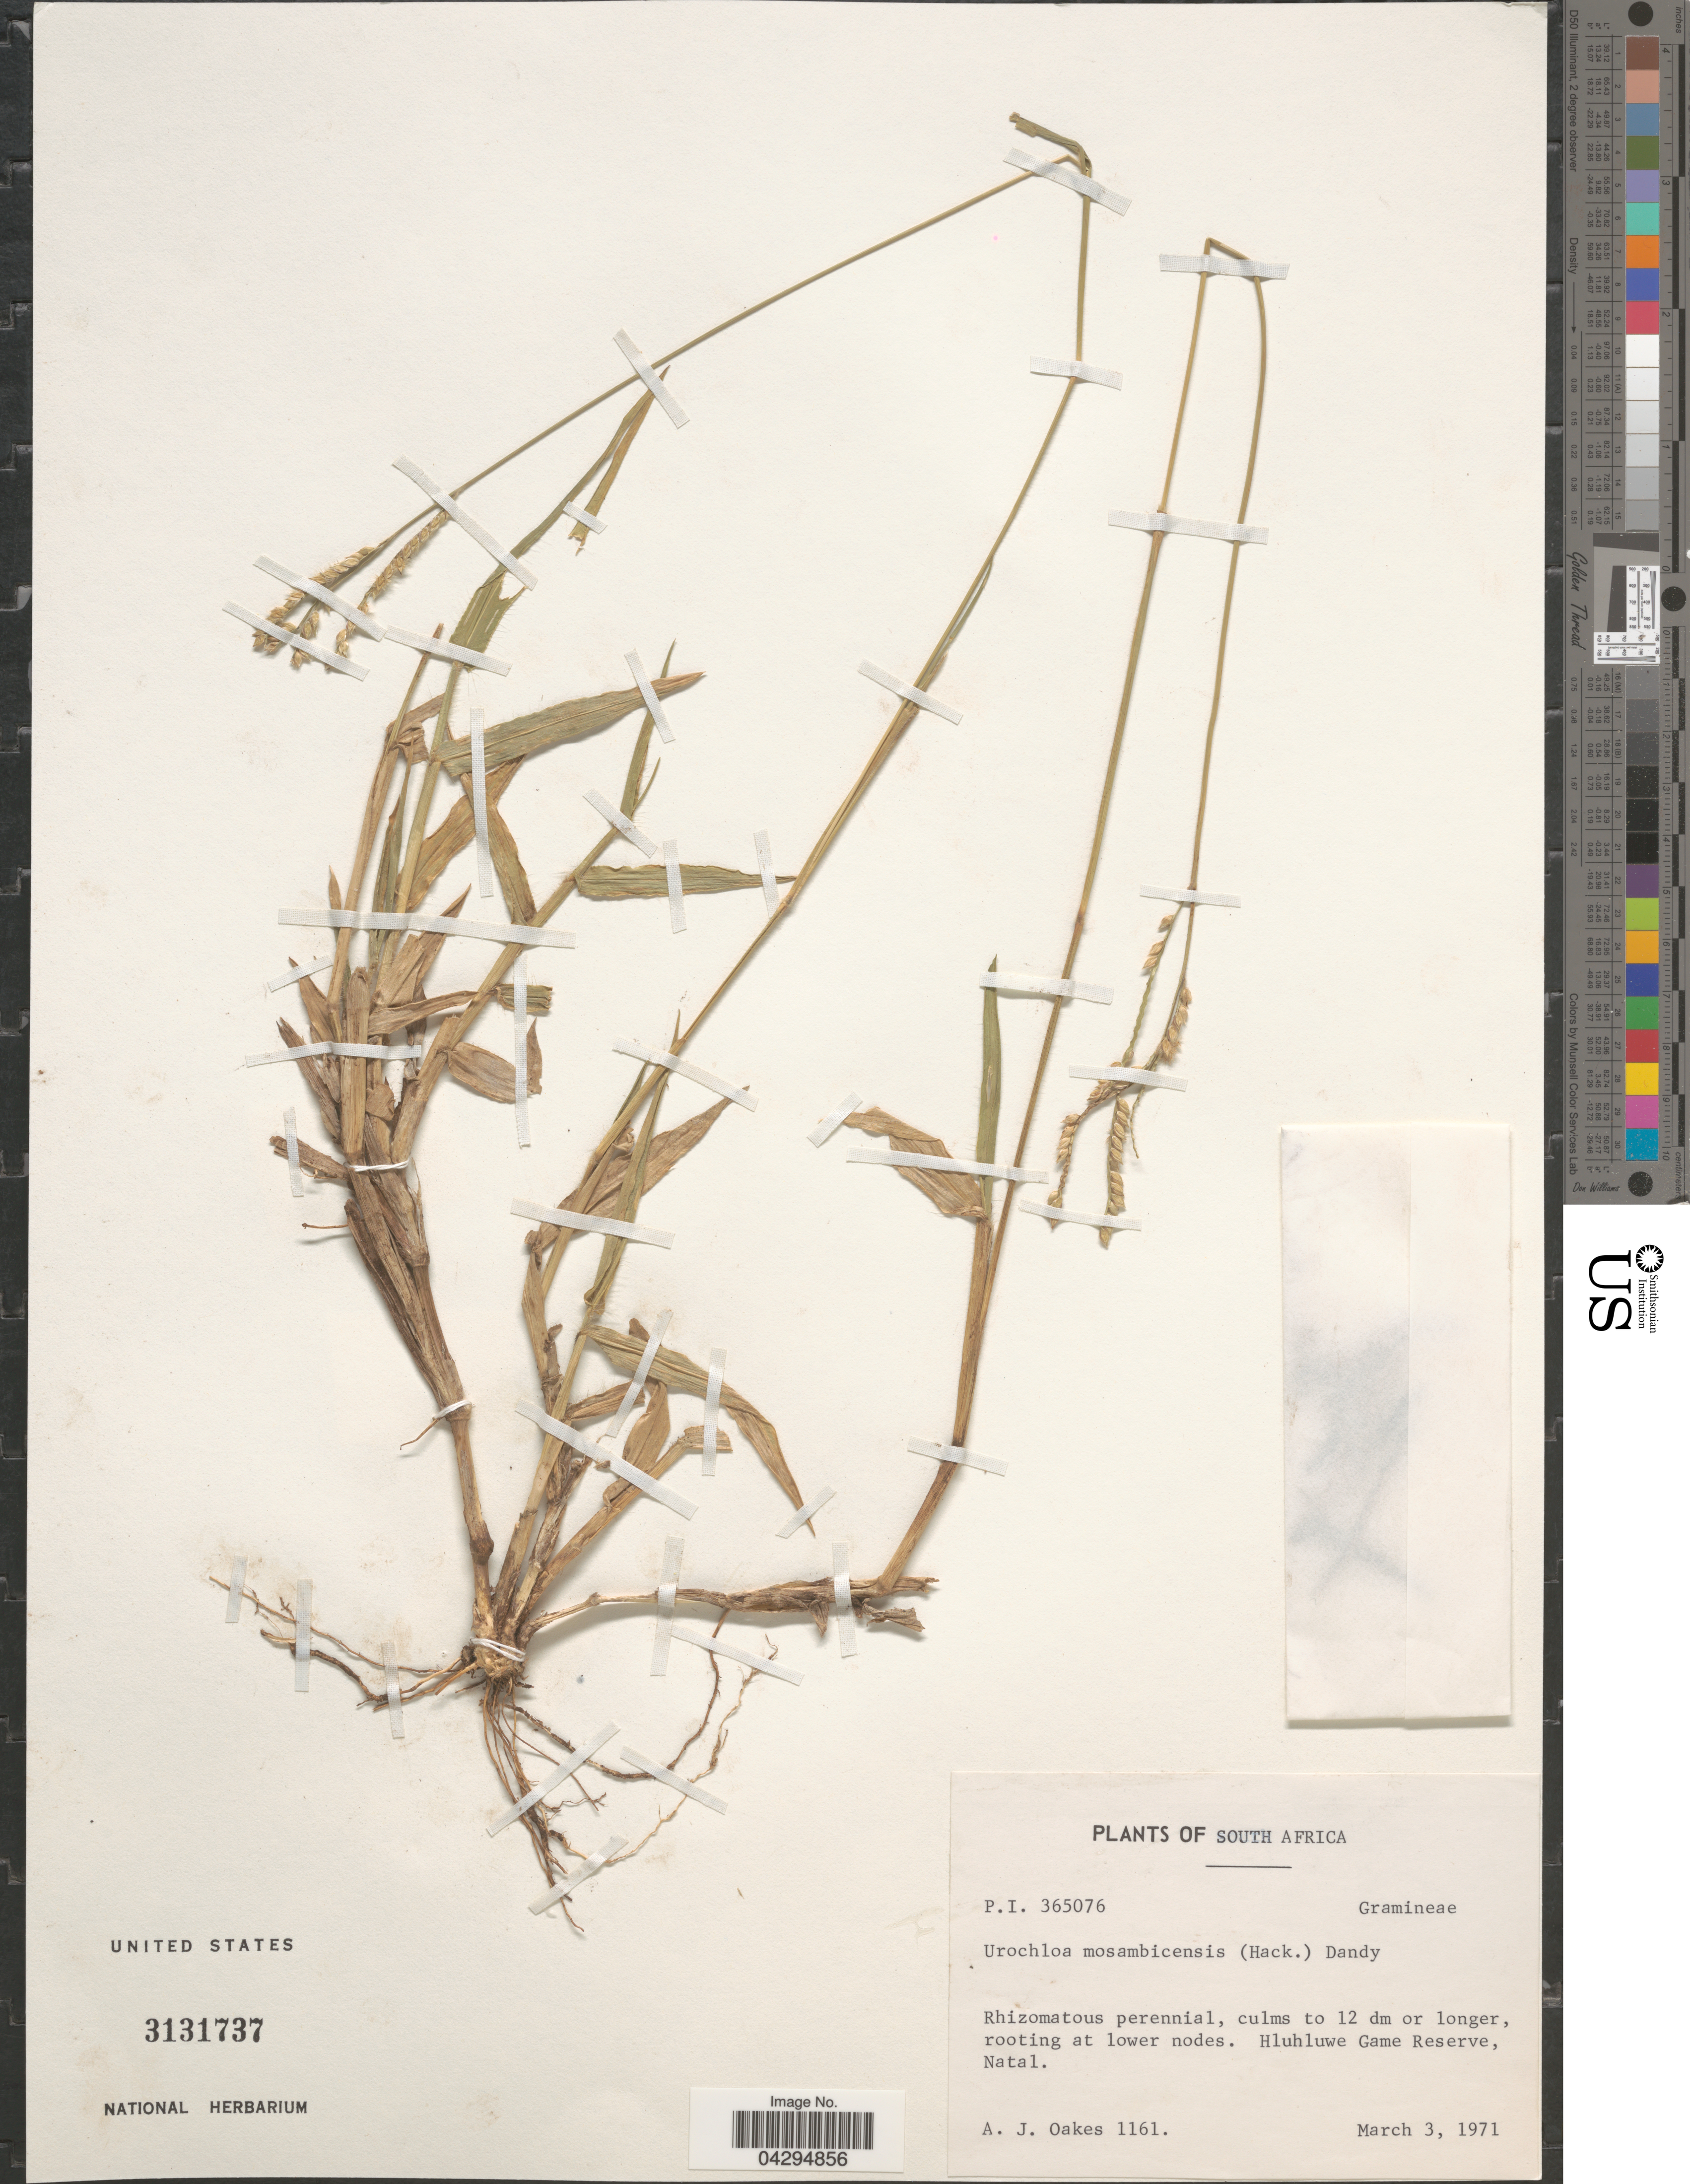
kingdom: Plantae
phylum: Tracheophyta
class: Liliopsida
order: Poales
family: Poaceae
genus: Urochloa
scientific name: Urochloa mosambicensis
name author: (Hack.) Dandy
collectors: A. Oakes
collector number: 1161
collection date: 1971-03-03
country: South Africa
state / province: KwaZulu-Natal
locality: Hluhluwe Game Reserve, Natal.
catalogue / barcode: US 3131737